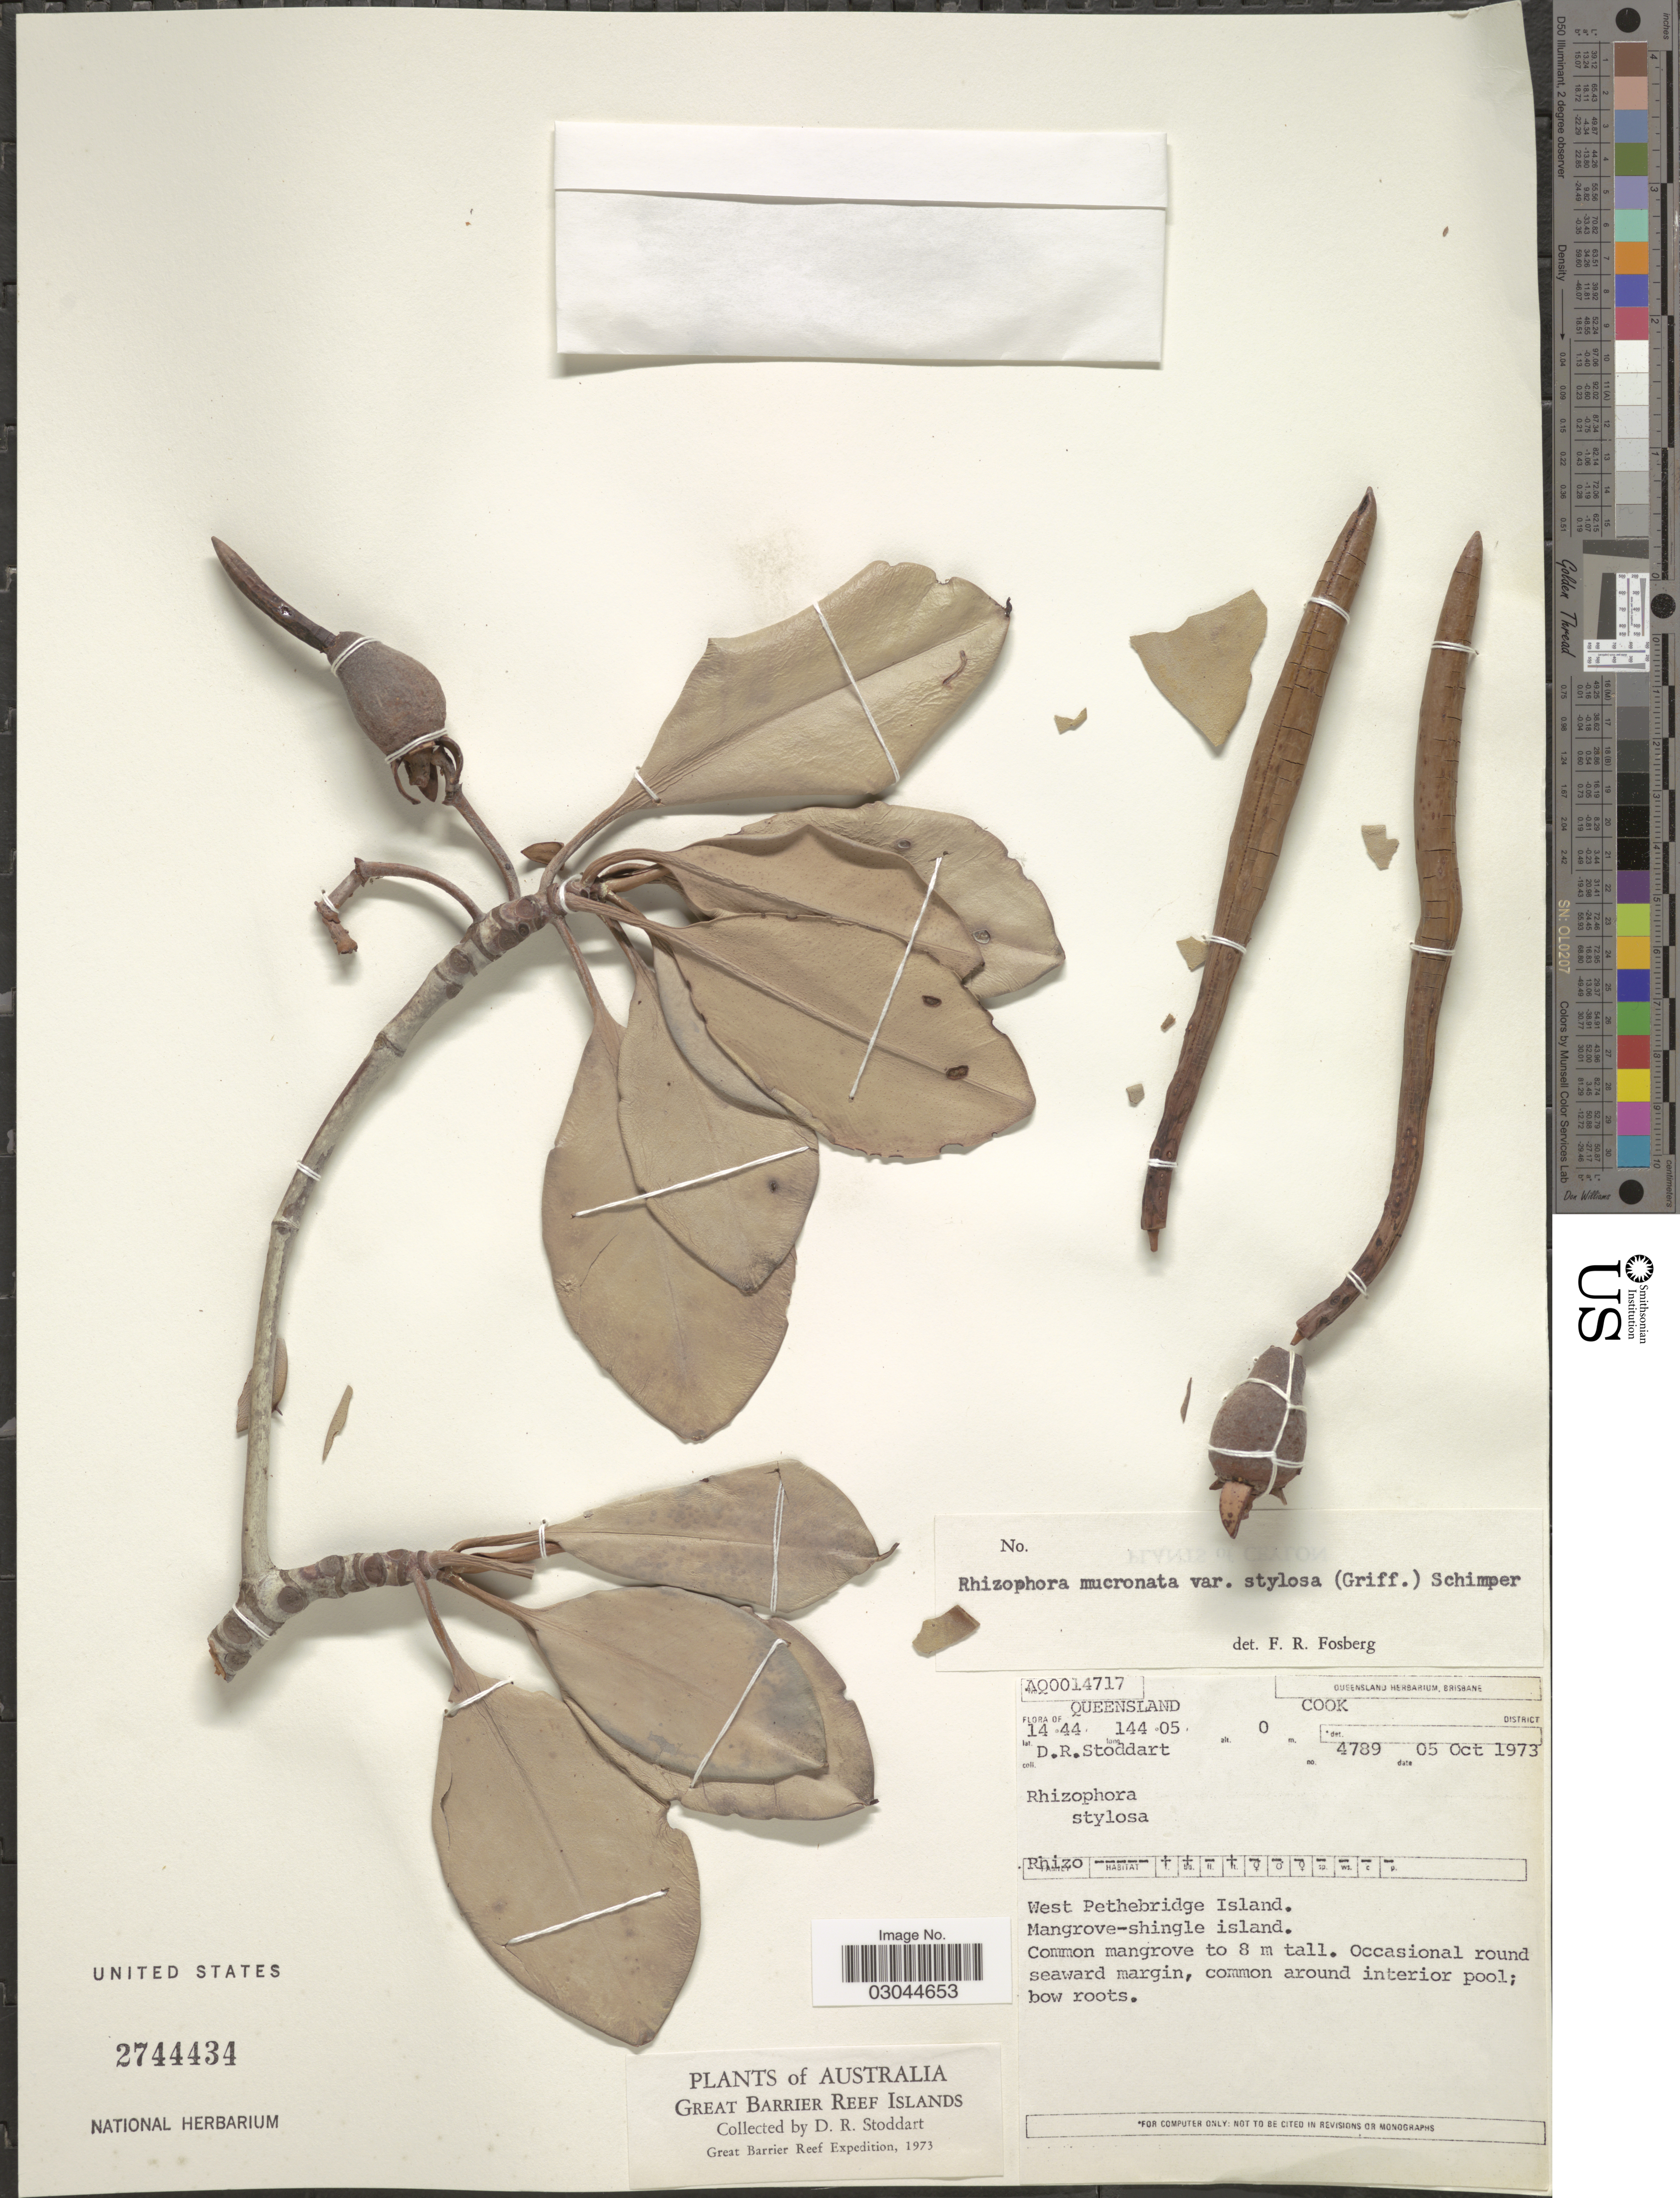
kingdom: Plantae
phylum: Tracheophyta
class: Magnoliopsida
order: Malpighiales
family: Rhizophoraceae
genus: Rhizophora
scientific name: Rhizophora mucronata var. stylosa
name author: Lam.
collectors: D. R. Stoddart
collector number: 4789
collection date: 1973-10-05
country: Australia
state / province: Queensland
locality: Great Barrier Reef Islands. Cook District. West Pethebridge Island. Mangrove-shingle island.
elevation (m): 0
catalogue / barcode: US 2744434